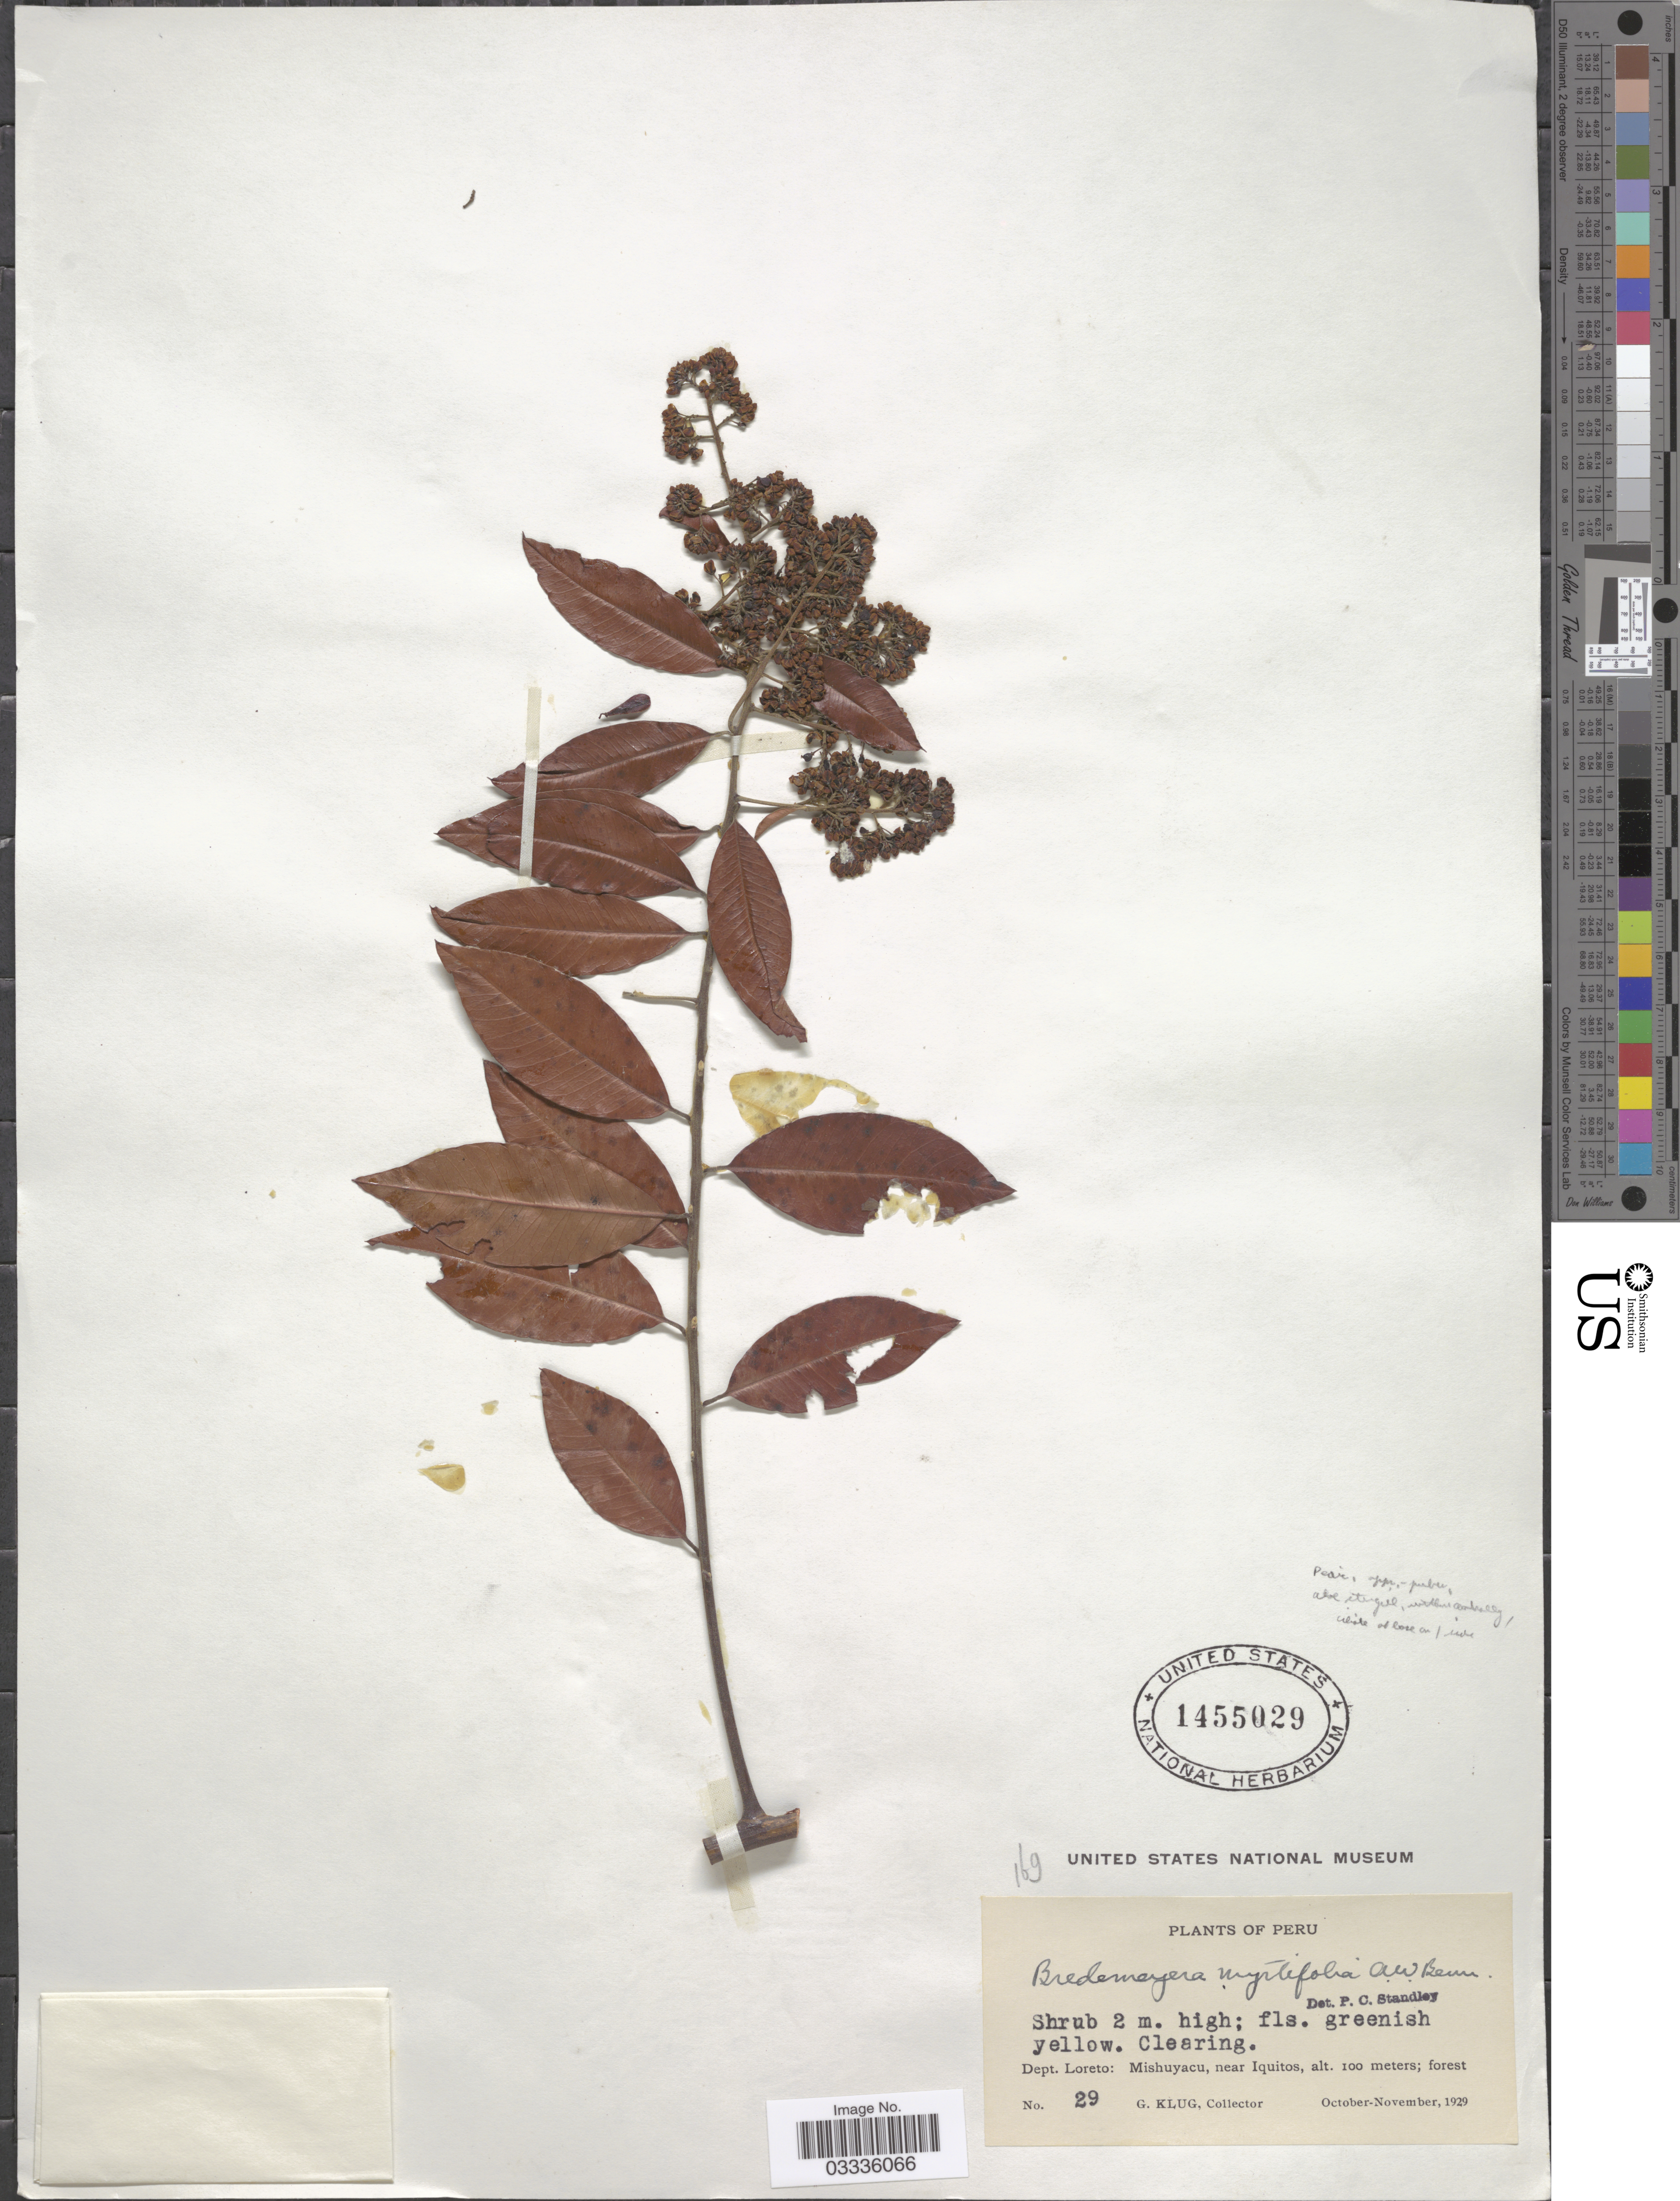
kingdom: Plantae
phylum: Tracheophyta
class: Magnoliopsida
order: Fabales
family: Polygalaceae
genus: Bredemeyera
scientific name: Bredemeyera myrtifolia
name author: A.W. Benn.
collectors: G. Klug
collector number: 29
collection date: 1929-10/1929-11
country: Peru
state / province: Loreto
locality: Dept. Loreto: Mishuyacu, near Iquitos.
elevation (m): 100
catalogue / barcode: US 1455029